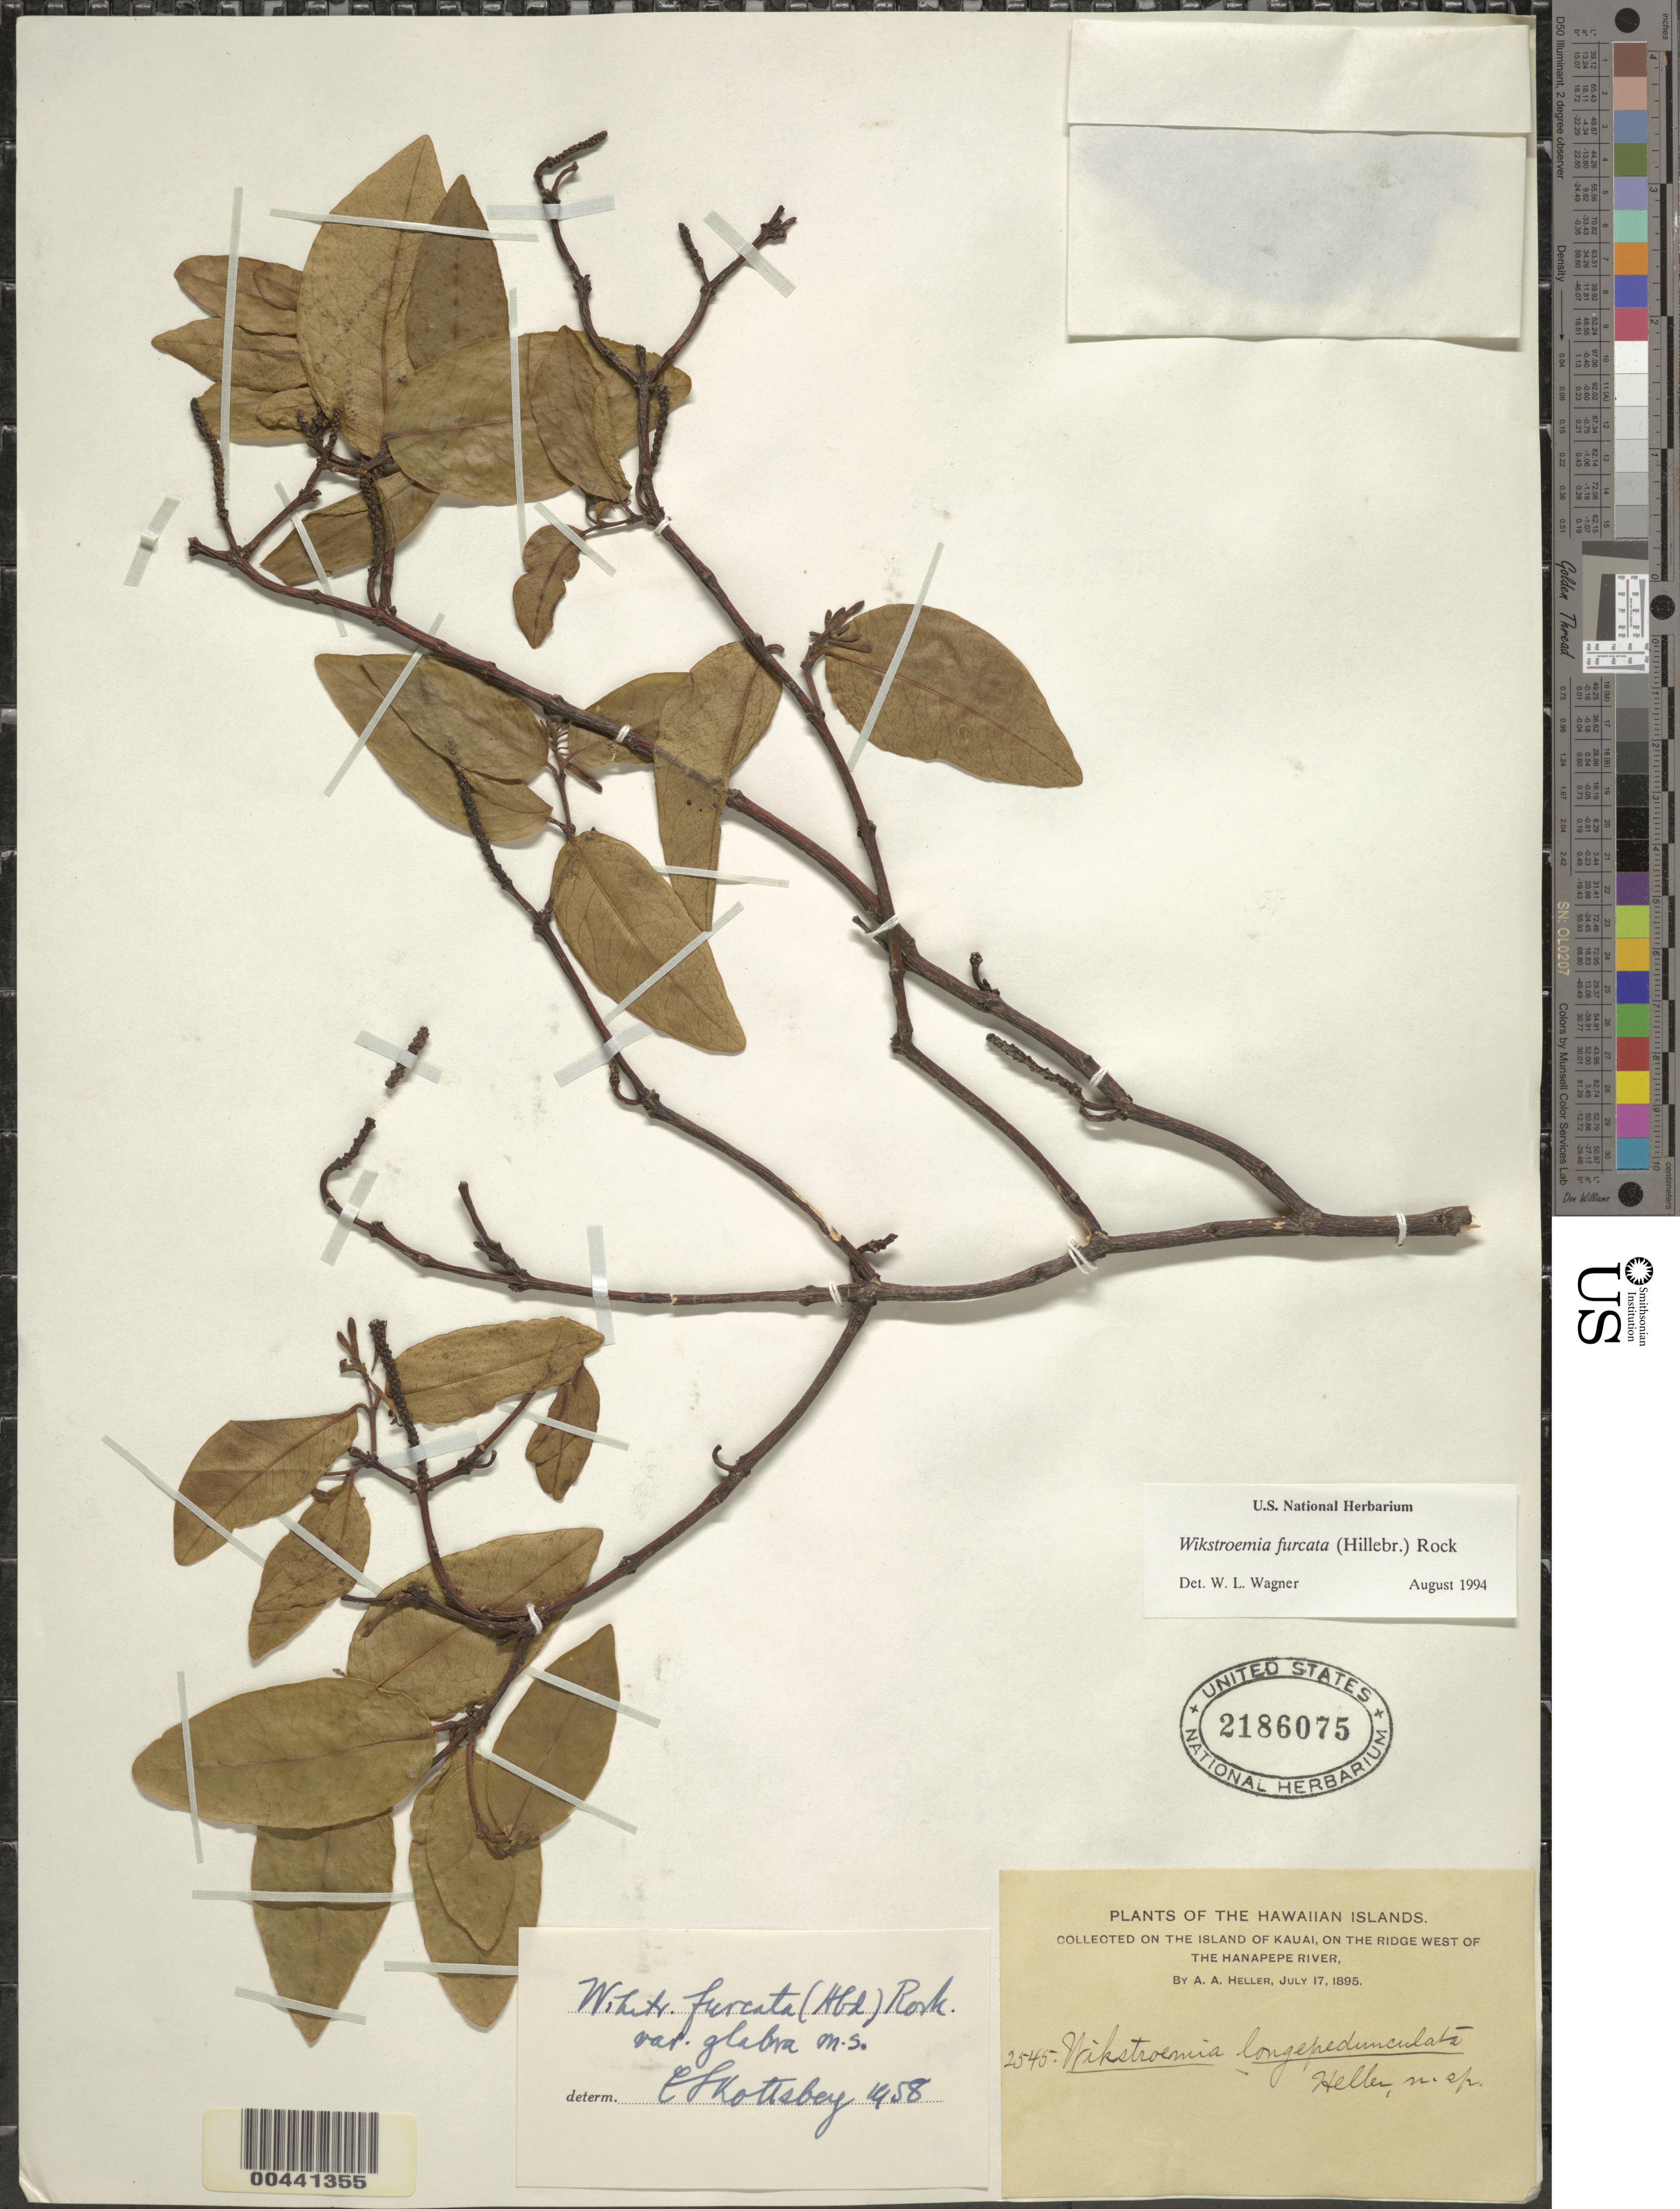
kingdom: Plantae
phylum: Tracheophyta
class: Magnoliopsida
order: Malvales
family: Thymelaeaceae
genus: Wikstroemia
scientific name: Wikstroemia furcata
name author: (Hildebr.) Rock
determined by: Wagner, W. L., (BOT), Smithsonian Institution - National Museum of Natural History (UNITED STATES)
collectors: A. A. Heller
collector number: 2545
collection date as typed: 17 Jul 1895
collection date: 1895-07-17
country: United States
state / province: Hawaii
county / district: Kauai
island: Kaua'i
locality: On the ridge W of the Hanapepe River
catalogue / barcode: US 2186075